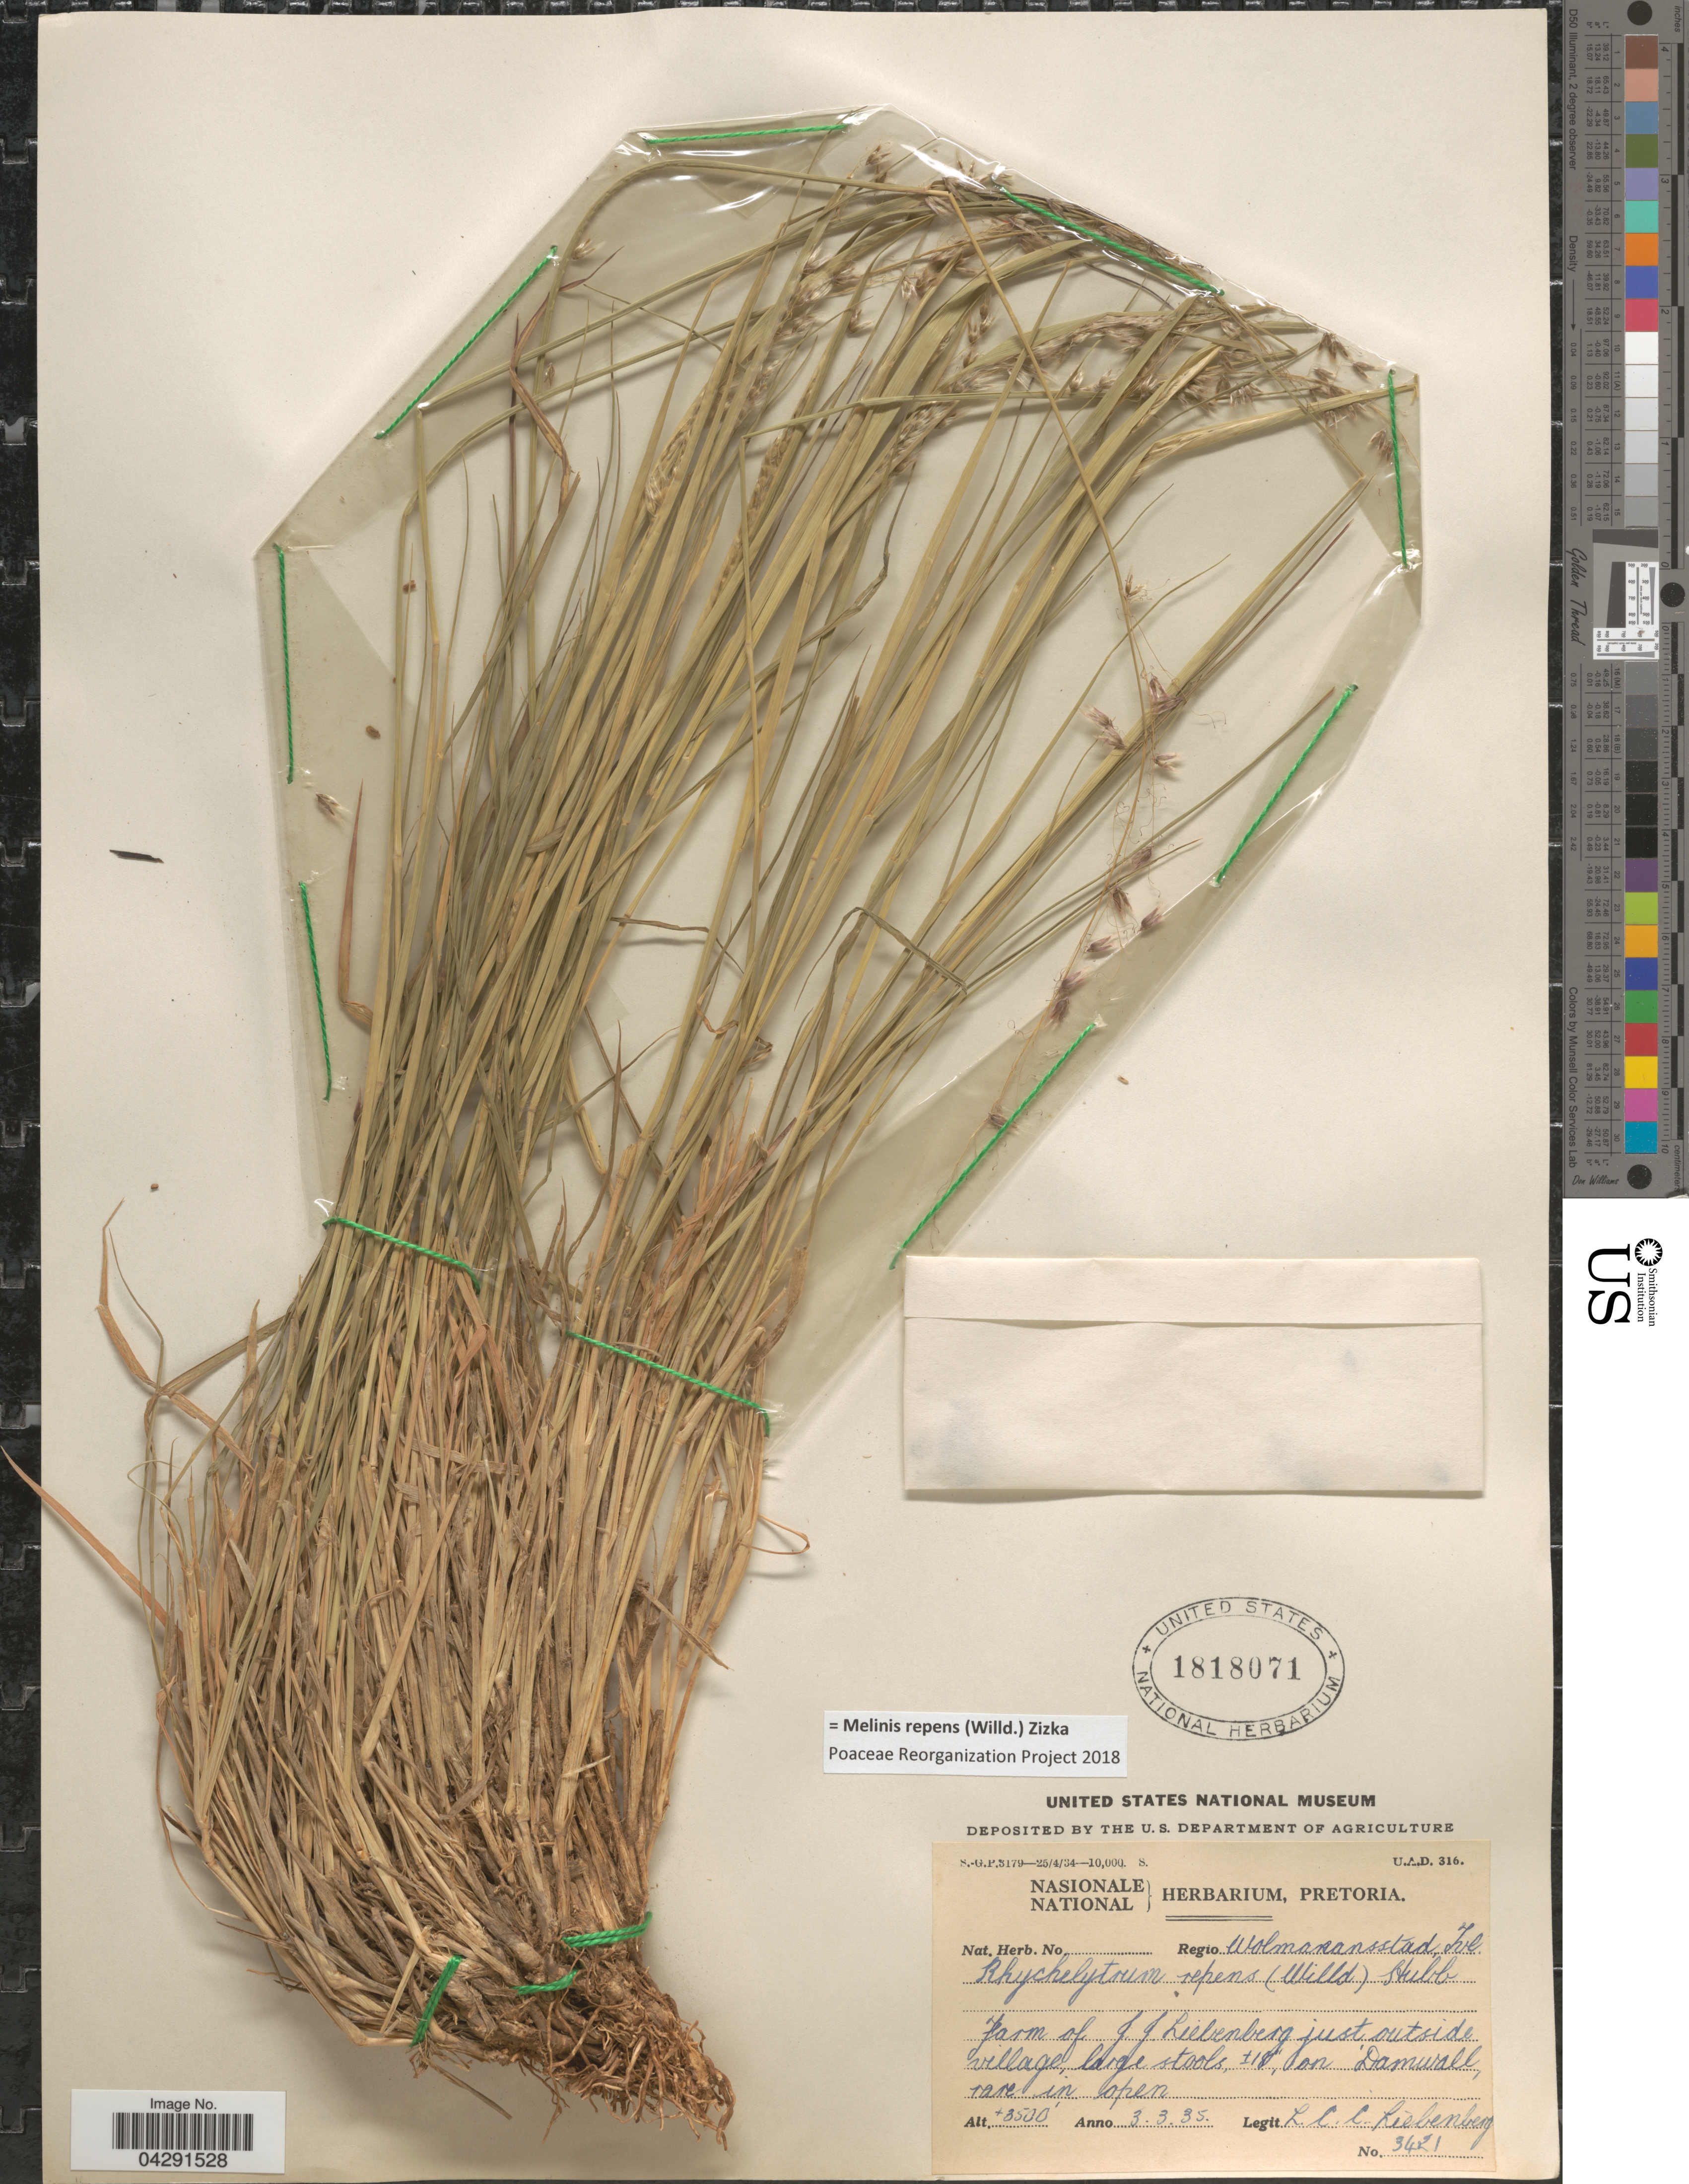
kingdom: Plantae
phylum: Tracheophyta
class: Liliopsida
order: Poales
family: Poaceae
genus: Melinis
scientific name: Melinis repens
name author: (Willd.) Zizka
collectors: L. Liebenberg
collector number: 3421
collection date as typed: Transcribed d/m/y: 3/3/35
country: South Africa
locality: Regio Wolmaransstad, Tvl. Farm of J. J. Liebenberg just outside village.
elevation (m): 1067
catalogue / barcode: US 1818071